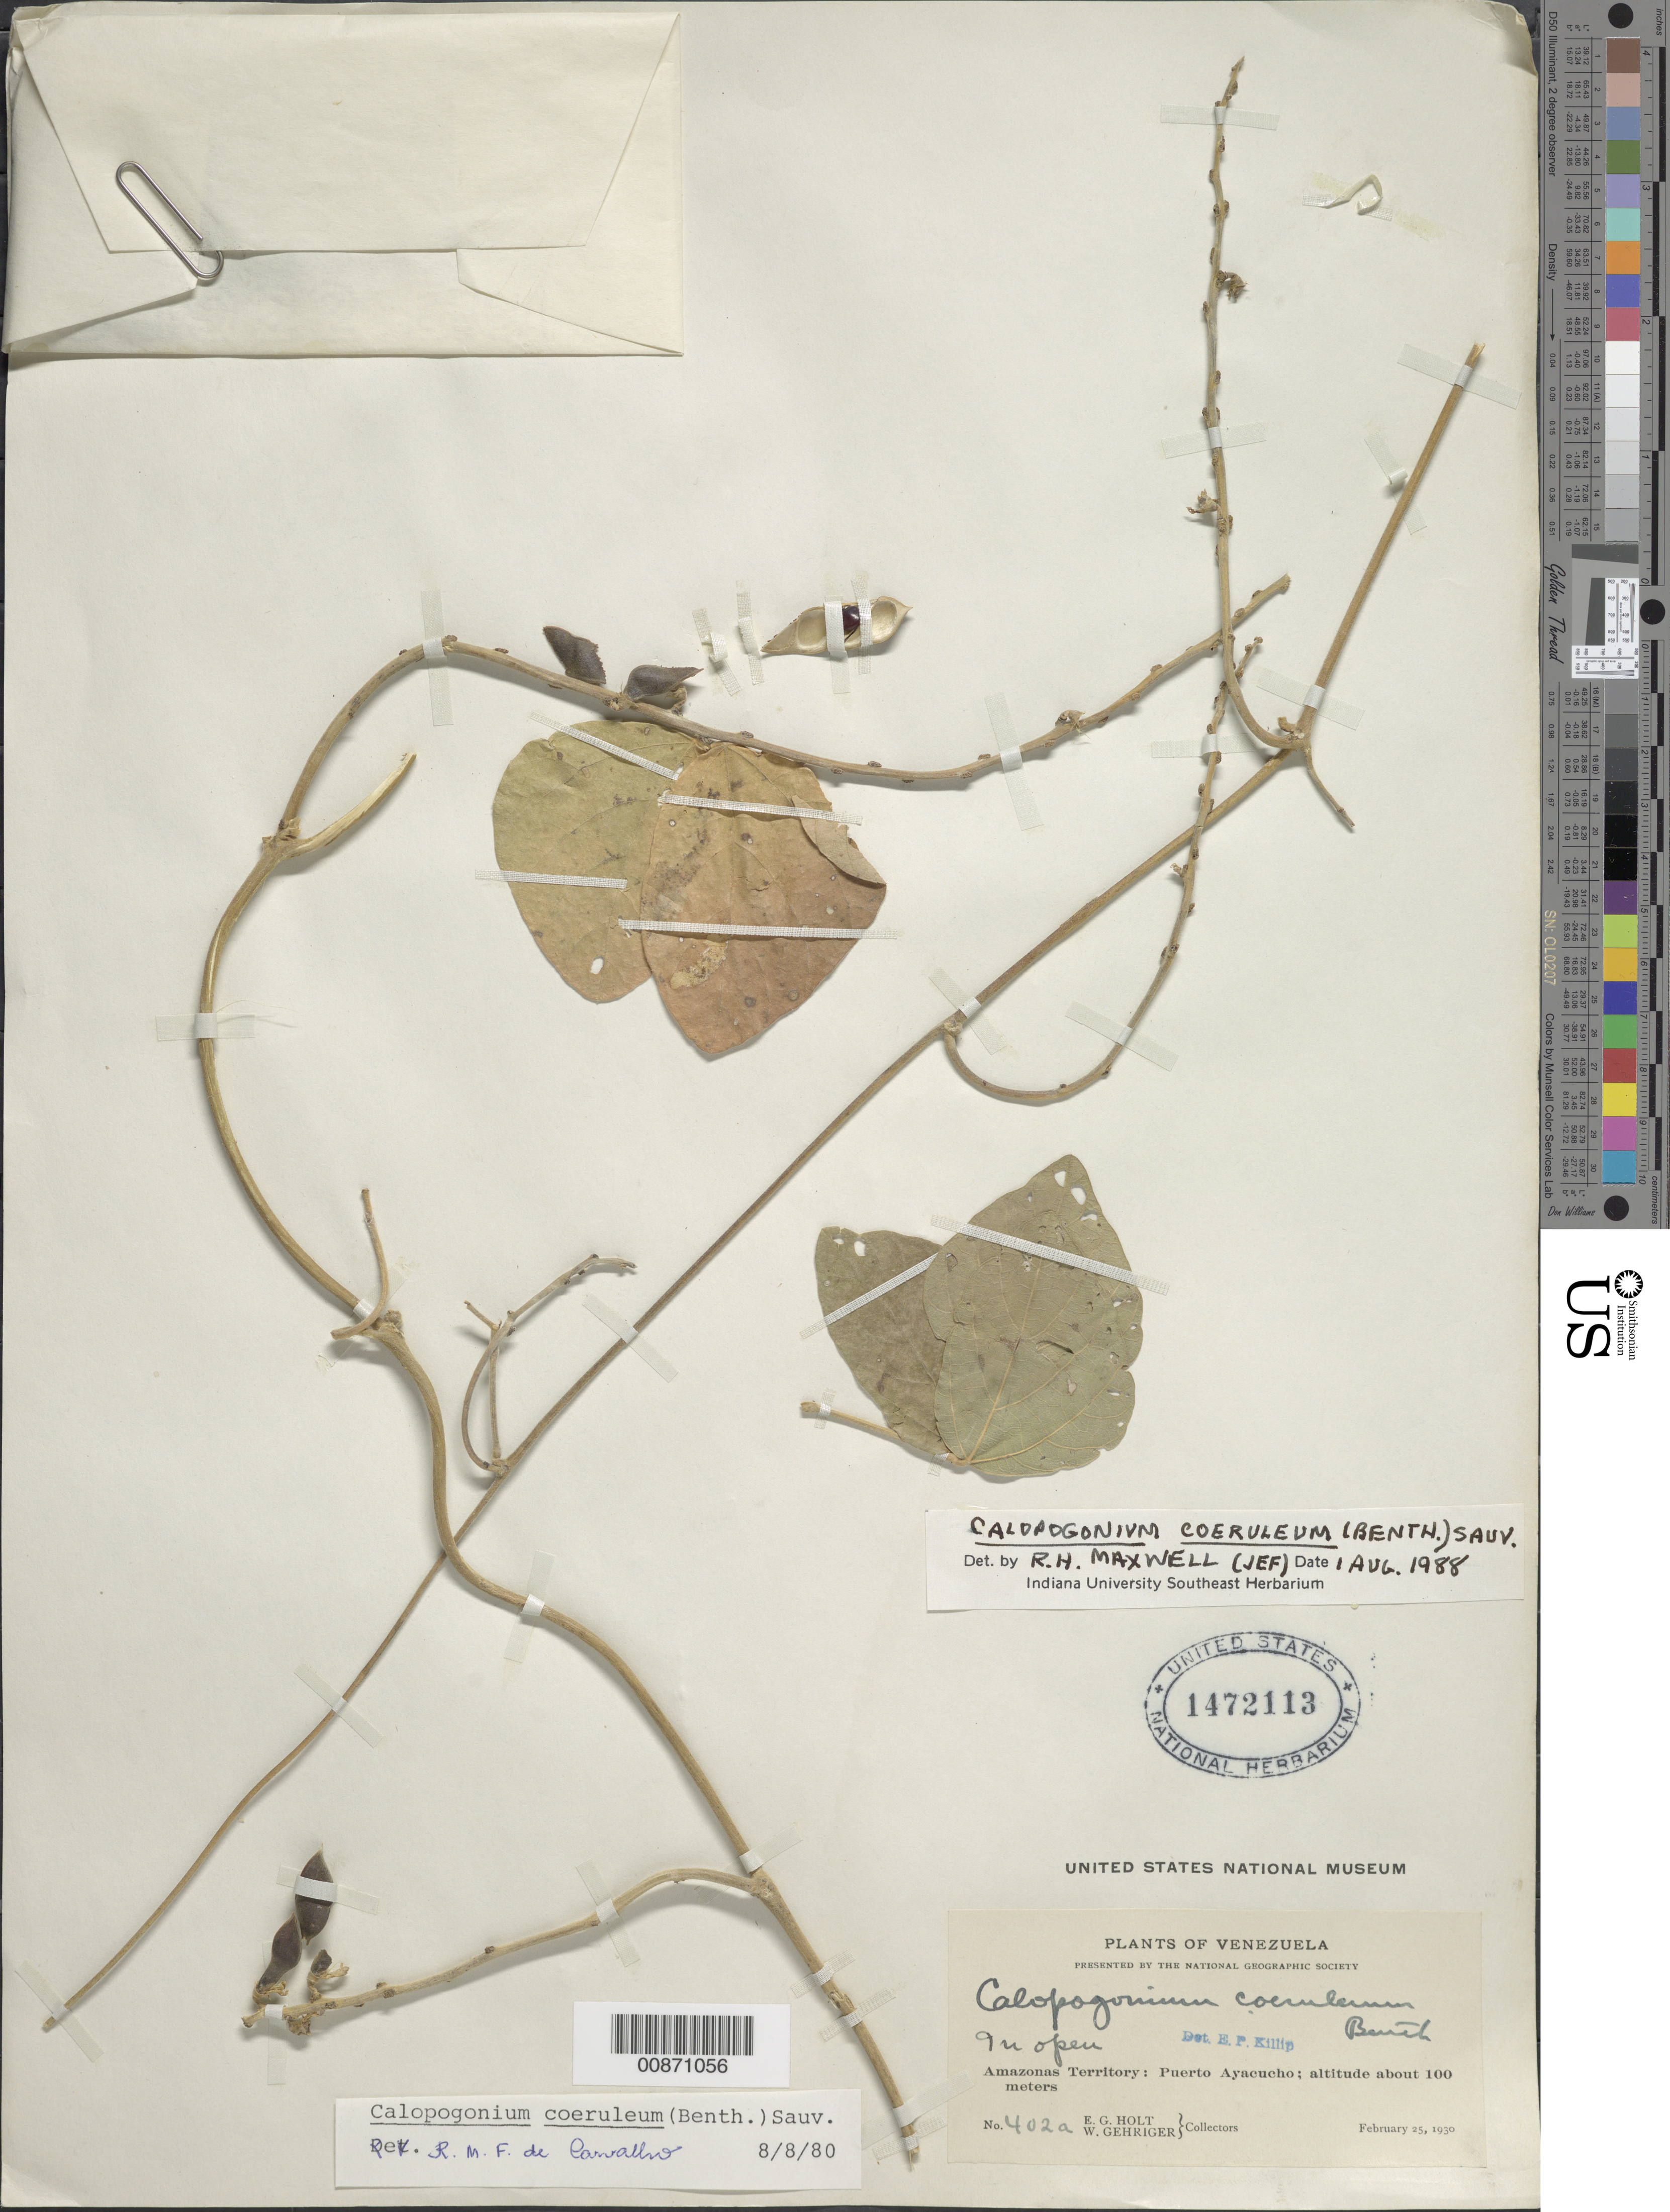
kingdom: Plantae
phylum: Tracheophyta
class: Magnoliopsida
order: Fabales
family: Fabaceae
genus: Calopogonium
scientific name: Calopogonium caeruleum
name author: (Benth.) C. Wright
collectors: E. Holt & W. Gehriger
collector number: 402 a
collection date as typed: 25-Feb-30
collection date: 1930-02-25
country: Venezuela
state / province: Amazonas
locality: Puerto Ayacucho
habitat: In open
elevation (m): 100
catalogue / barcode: US 1472113